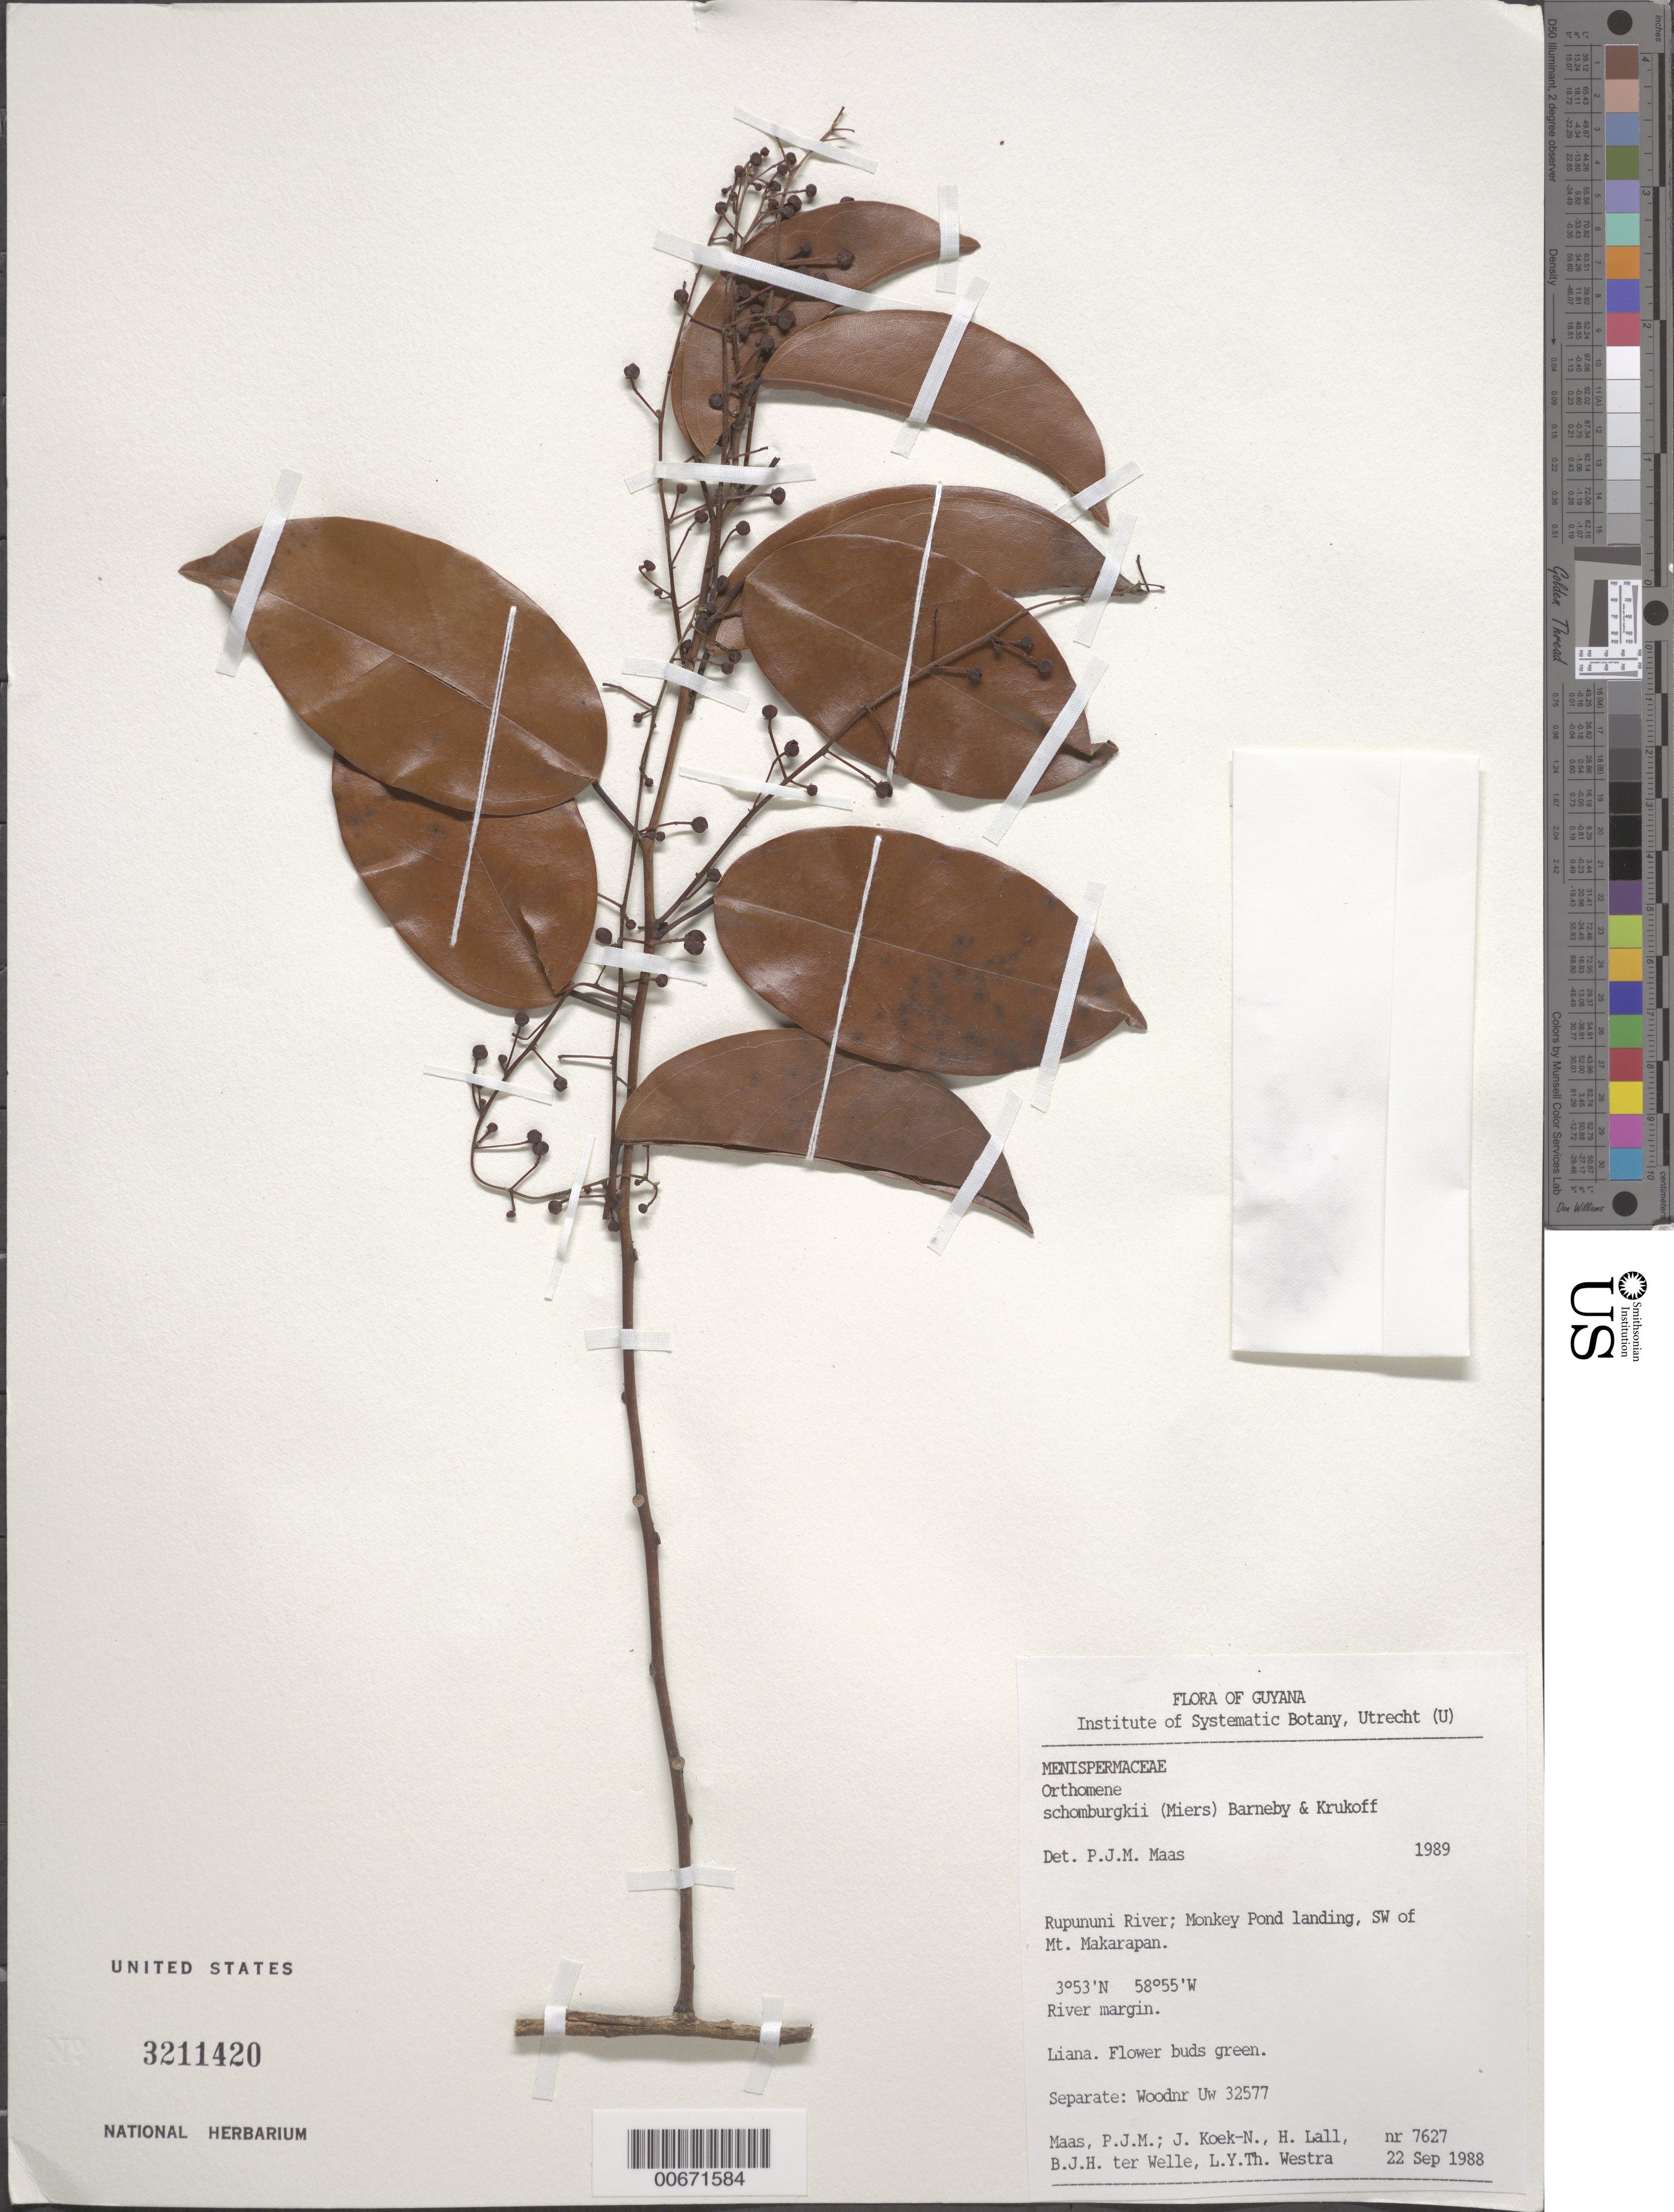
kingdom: Plantae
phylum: Tracheophyta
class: Magnoliopsida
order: Ranunculales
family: Menispermaceae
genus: Anomospermum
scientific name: Anomospermum schomburgkii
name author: Miers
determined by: Strong, Mark T., (BOT), Smithsonian Institution - National Museum of Natural History (UNITED STATES)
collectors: P. Maas, J. Koek-Noorman, H. Lall, B. Welle & L. Y. T. Westra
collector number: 7627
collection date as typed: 22-Sep-88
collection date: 1988-09-22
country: Guyana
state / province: U. Takutu-U. Essequibo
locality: Monkey Pond landing, SW of Mt. Makarapan; Rupununi River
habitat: River margin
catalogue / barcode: US 3211420